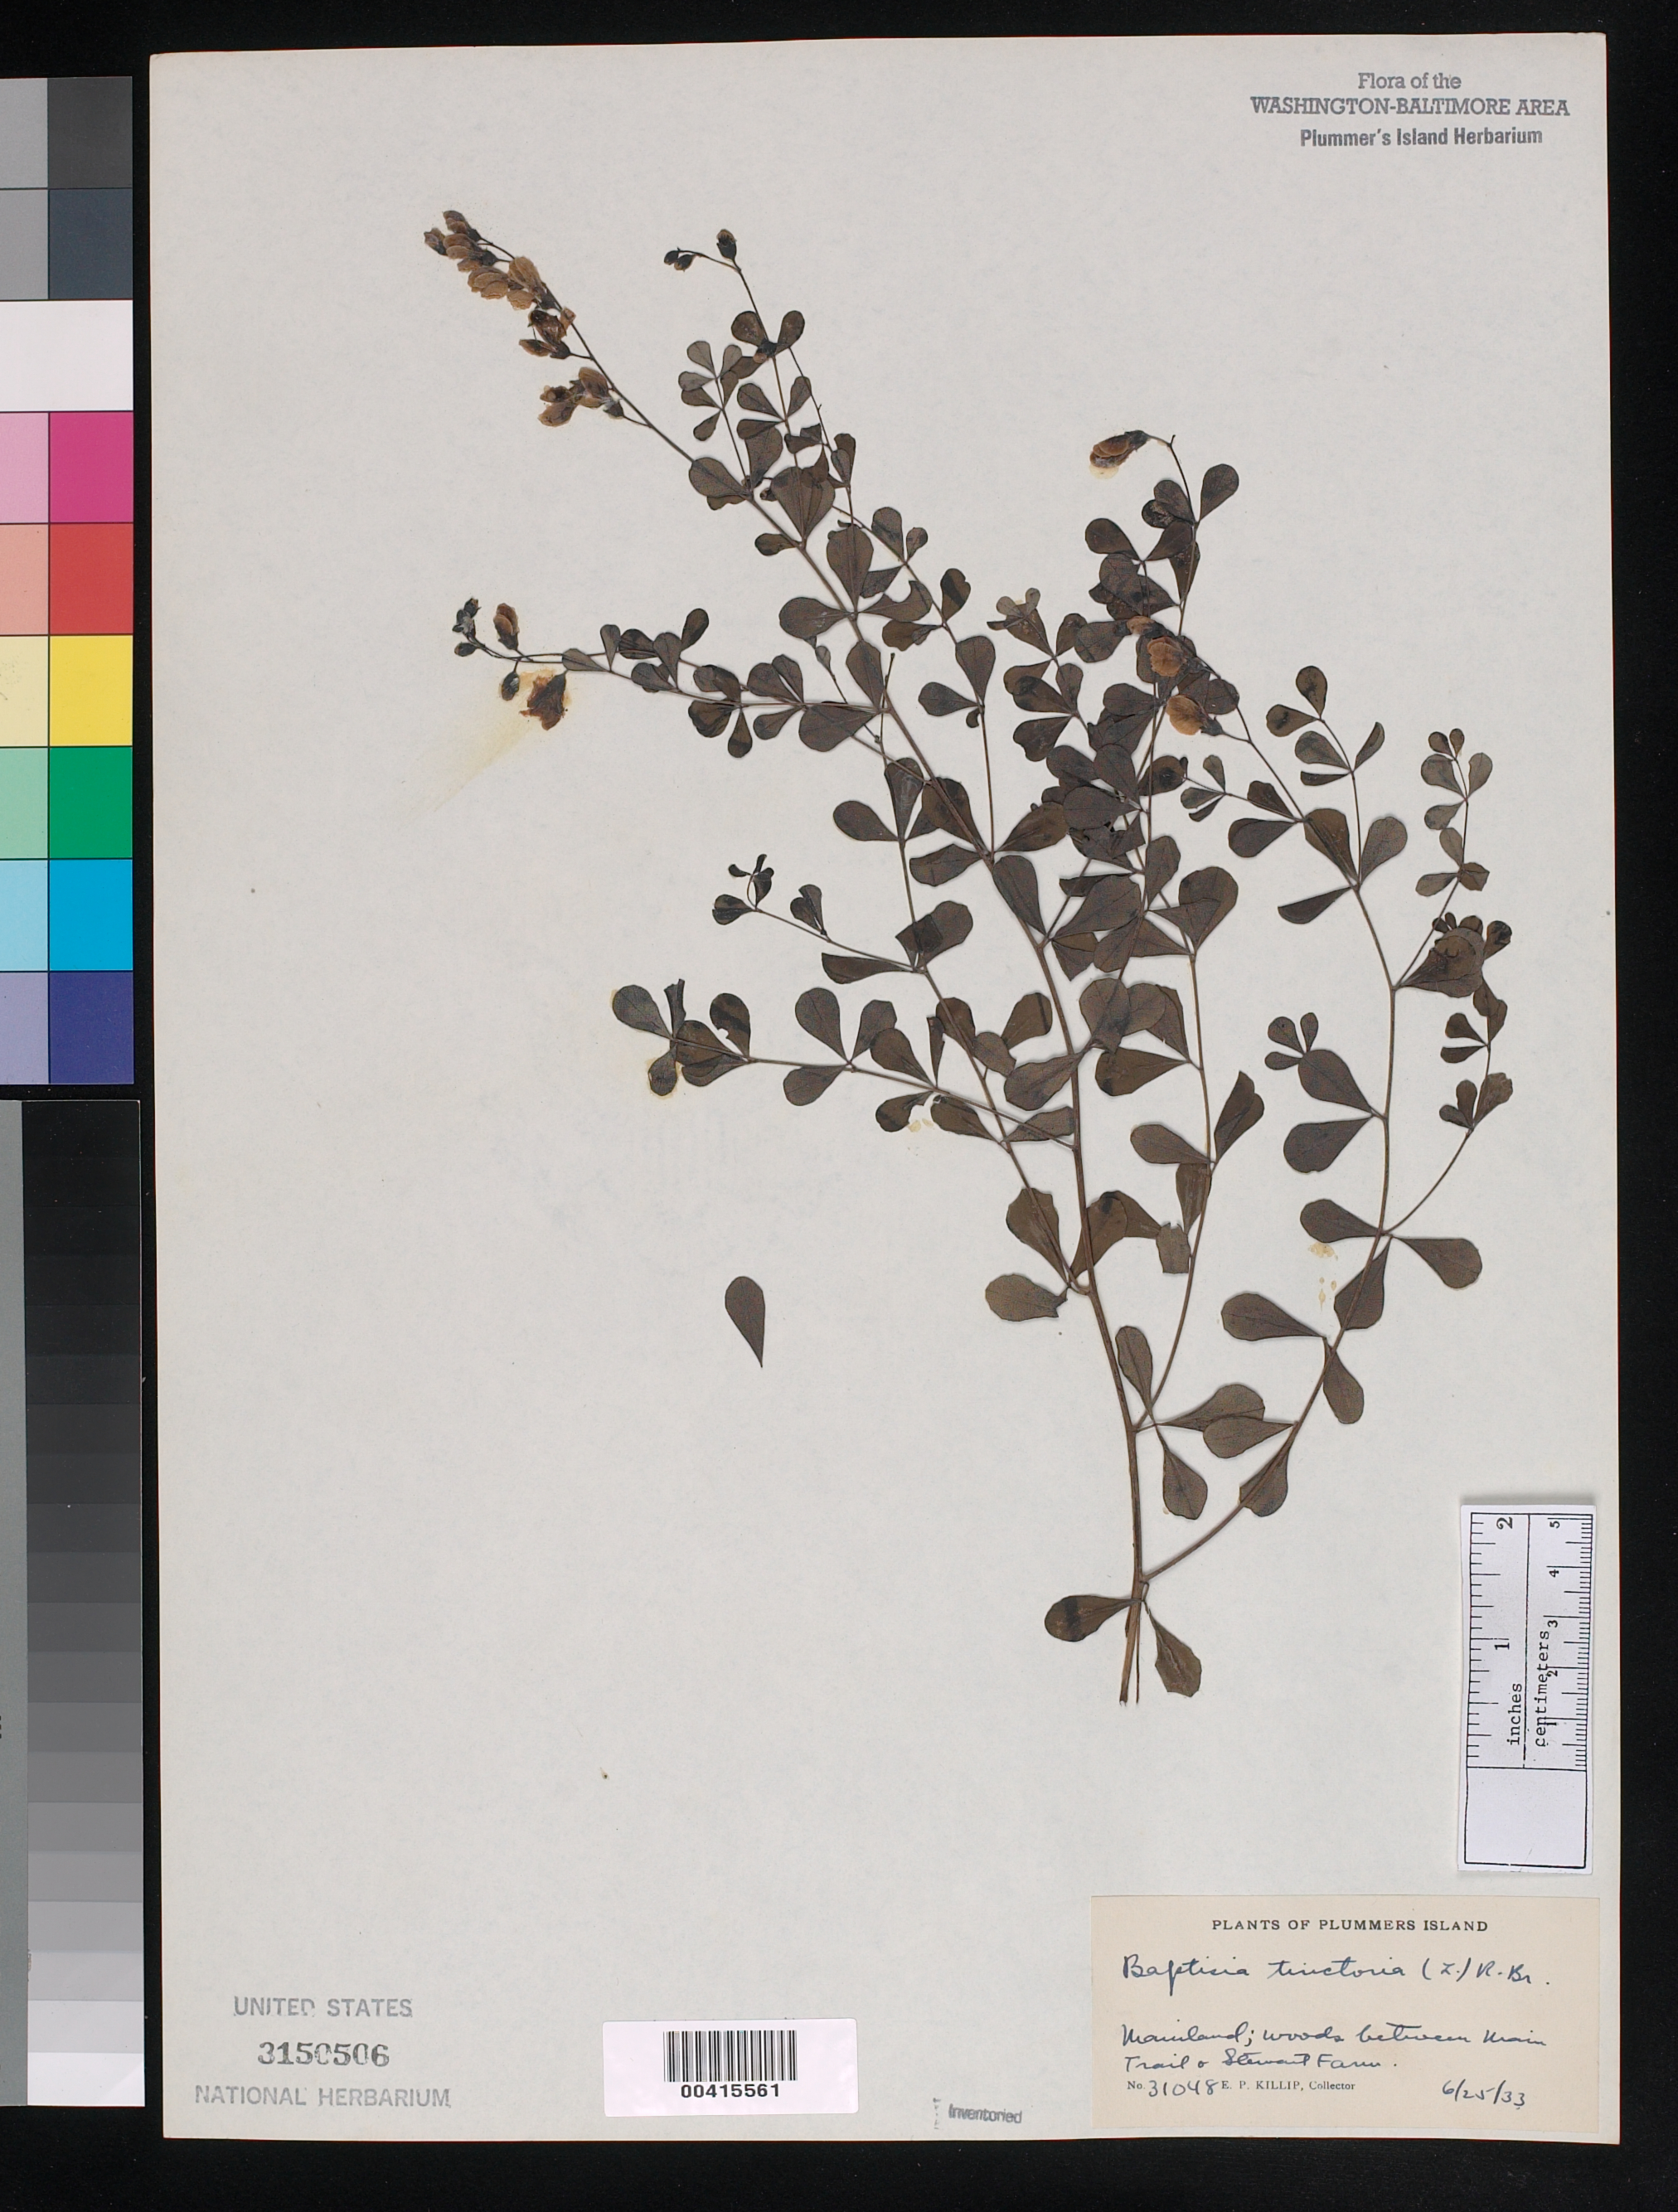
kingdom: Plantae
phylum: Tracheophyta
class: Magnoliopsida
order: Fabales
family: Fabaceae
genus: Baptisia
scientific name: Baptisia tinctoria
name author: (L.) R. Br.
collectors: E. P. Killip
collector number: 31048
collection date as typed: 25 Jun 1933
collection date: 1933-06-25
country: United States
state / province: Maryland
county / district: Montgomery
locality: Plummer's Island; mainland, between Main Trail and Stewart Farm C. & O. Canal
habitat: Woods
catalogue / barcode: US 3150506